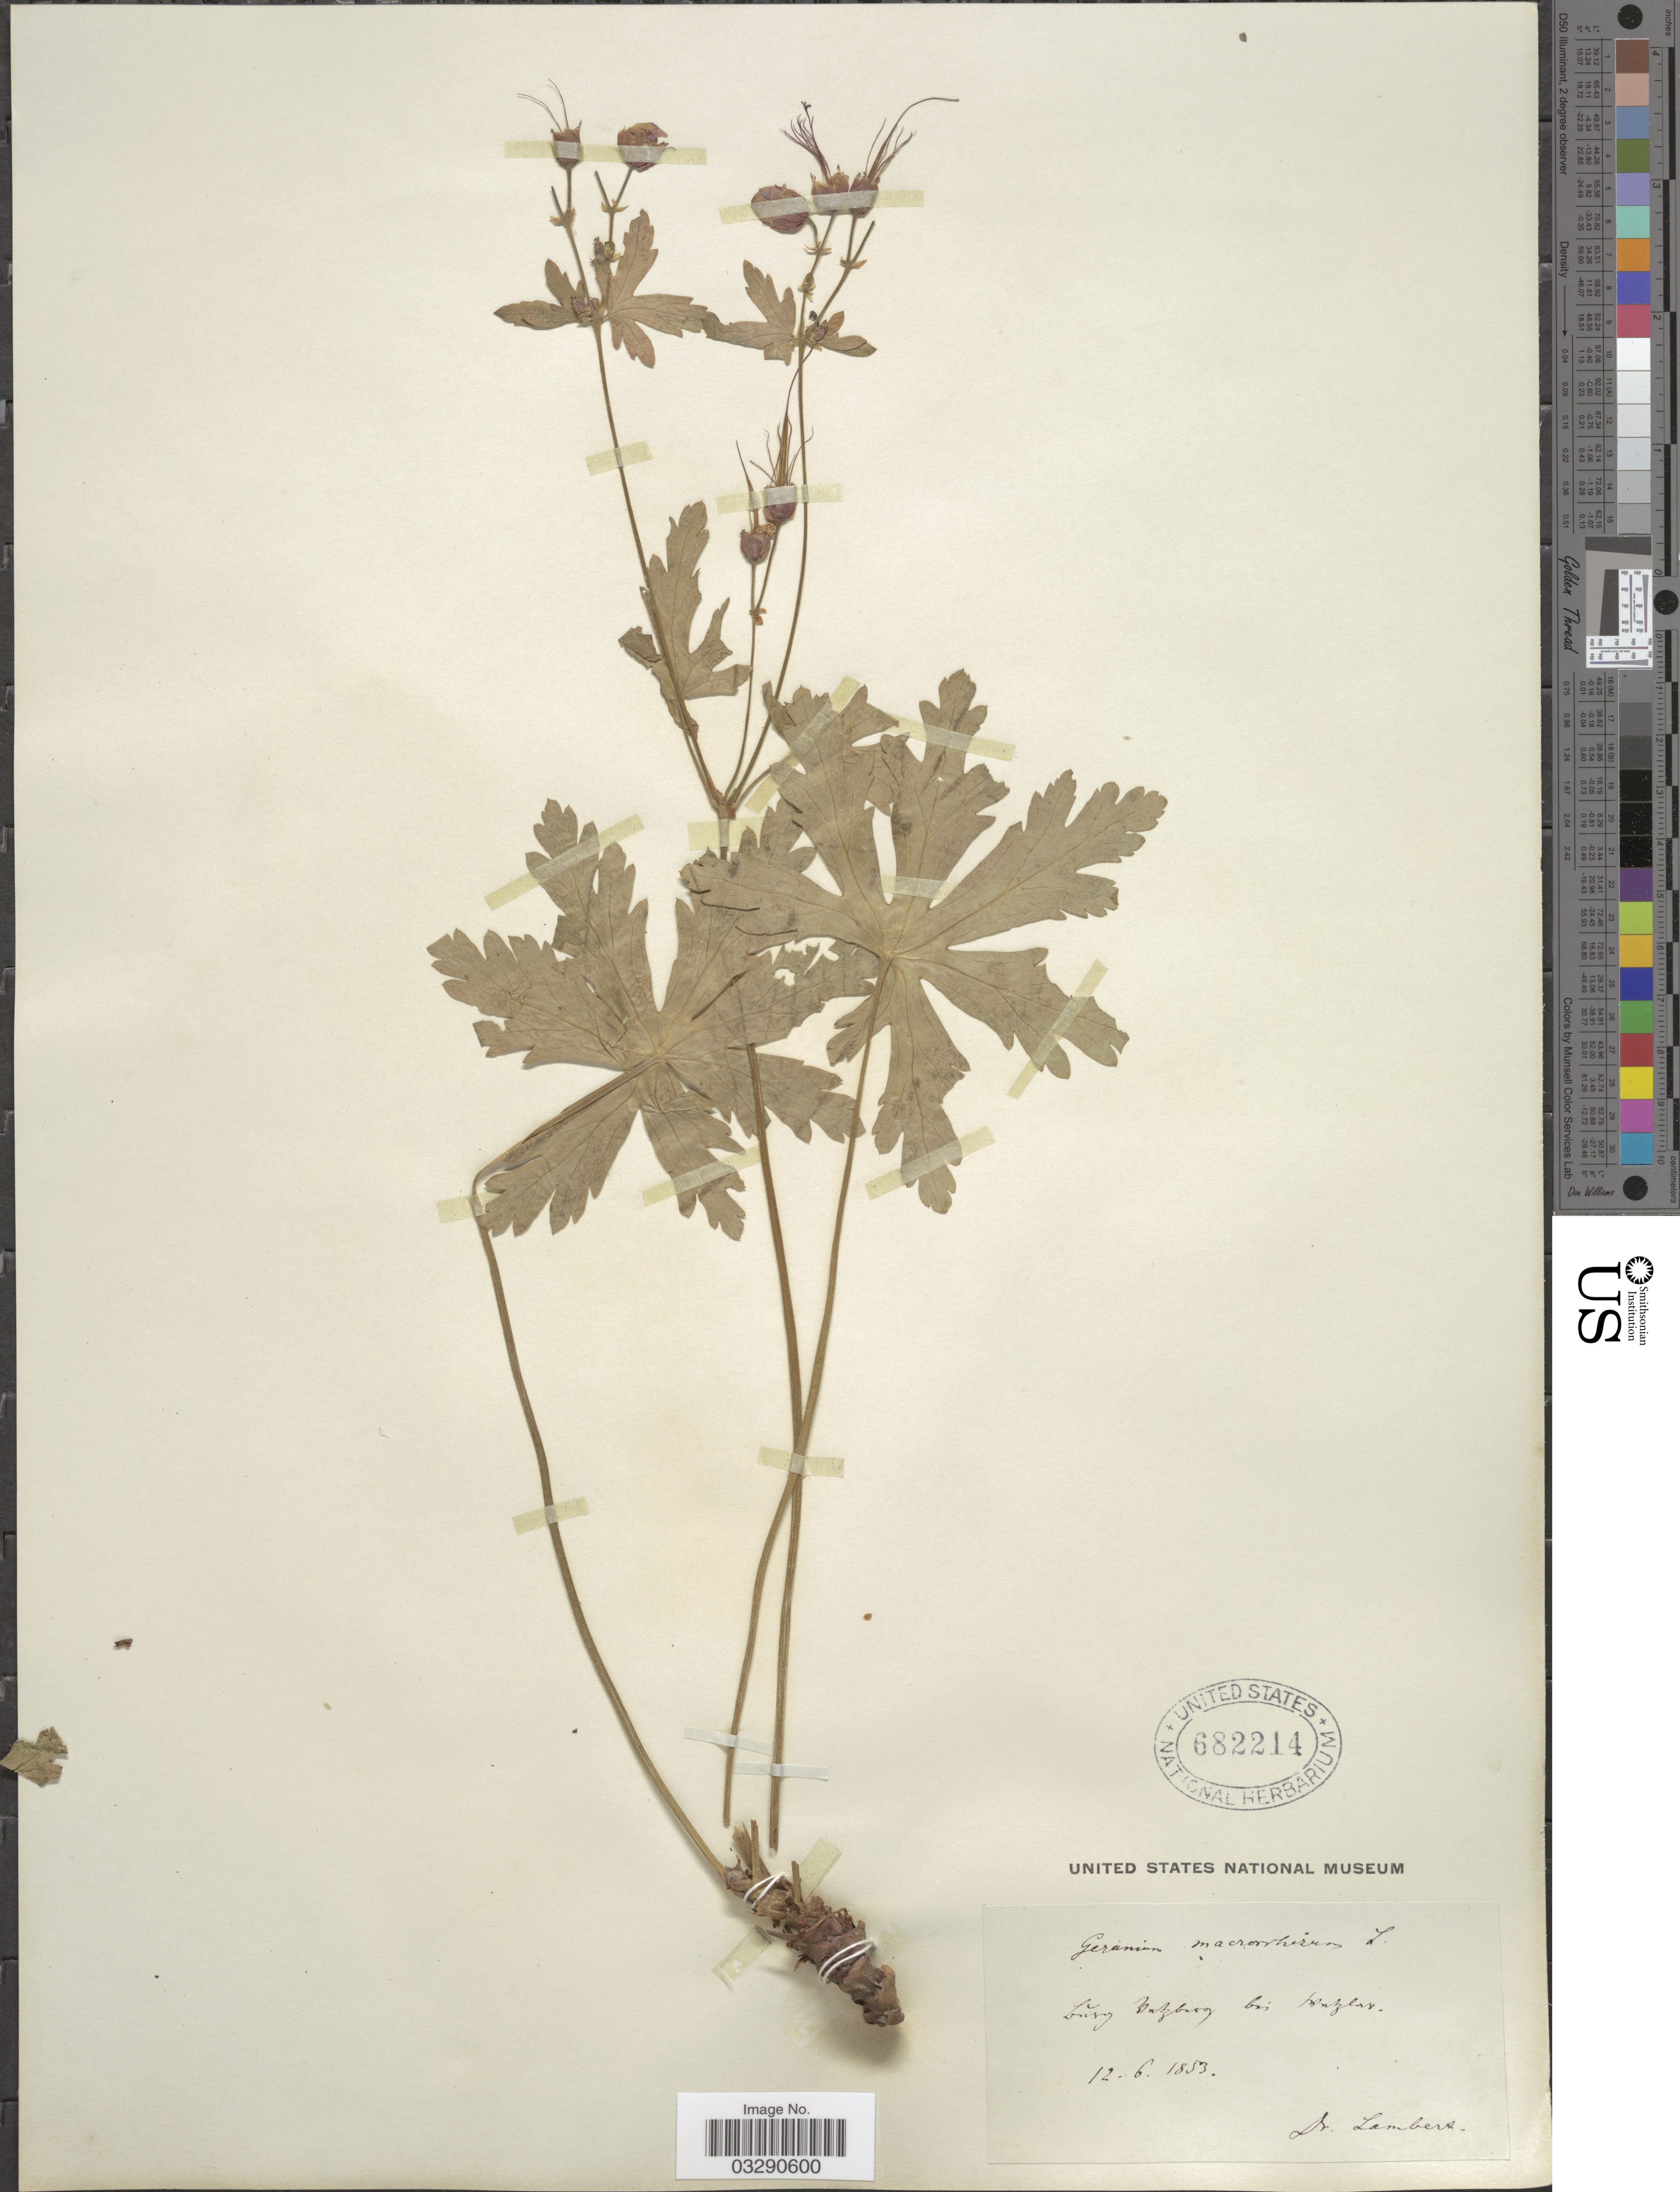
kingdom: Plantae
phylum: Tracheophyta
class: Magnoliopsida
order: Geraniales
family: Geraniaceae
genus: Geranium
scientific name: Geranium macrorrhizum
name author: L.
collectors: Lambert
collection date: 1853-06-12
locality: Linz sutzberg bei Buzlar. [interpreted]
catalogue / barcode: US 682214